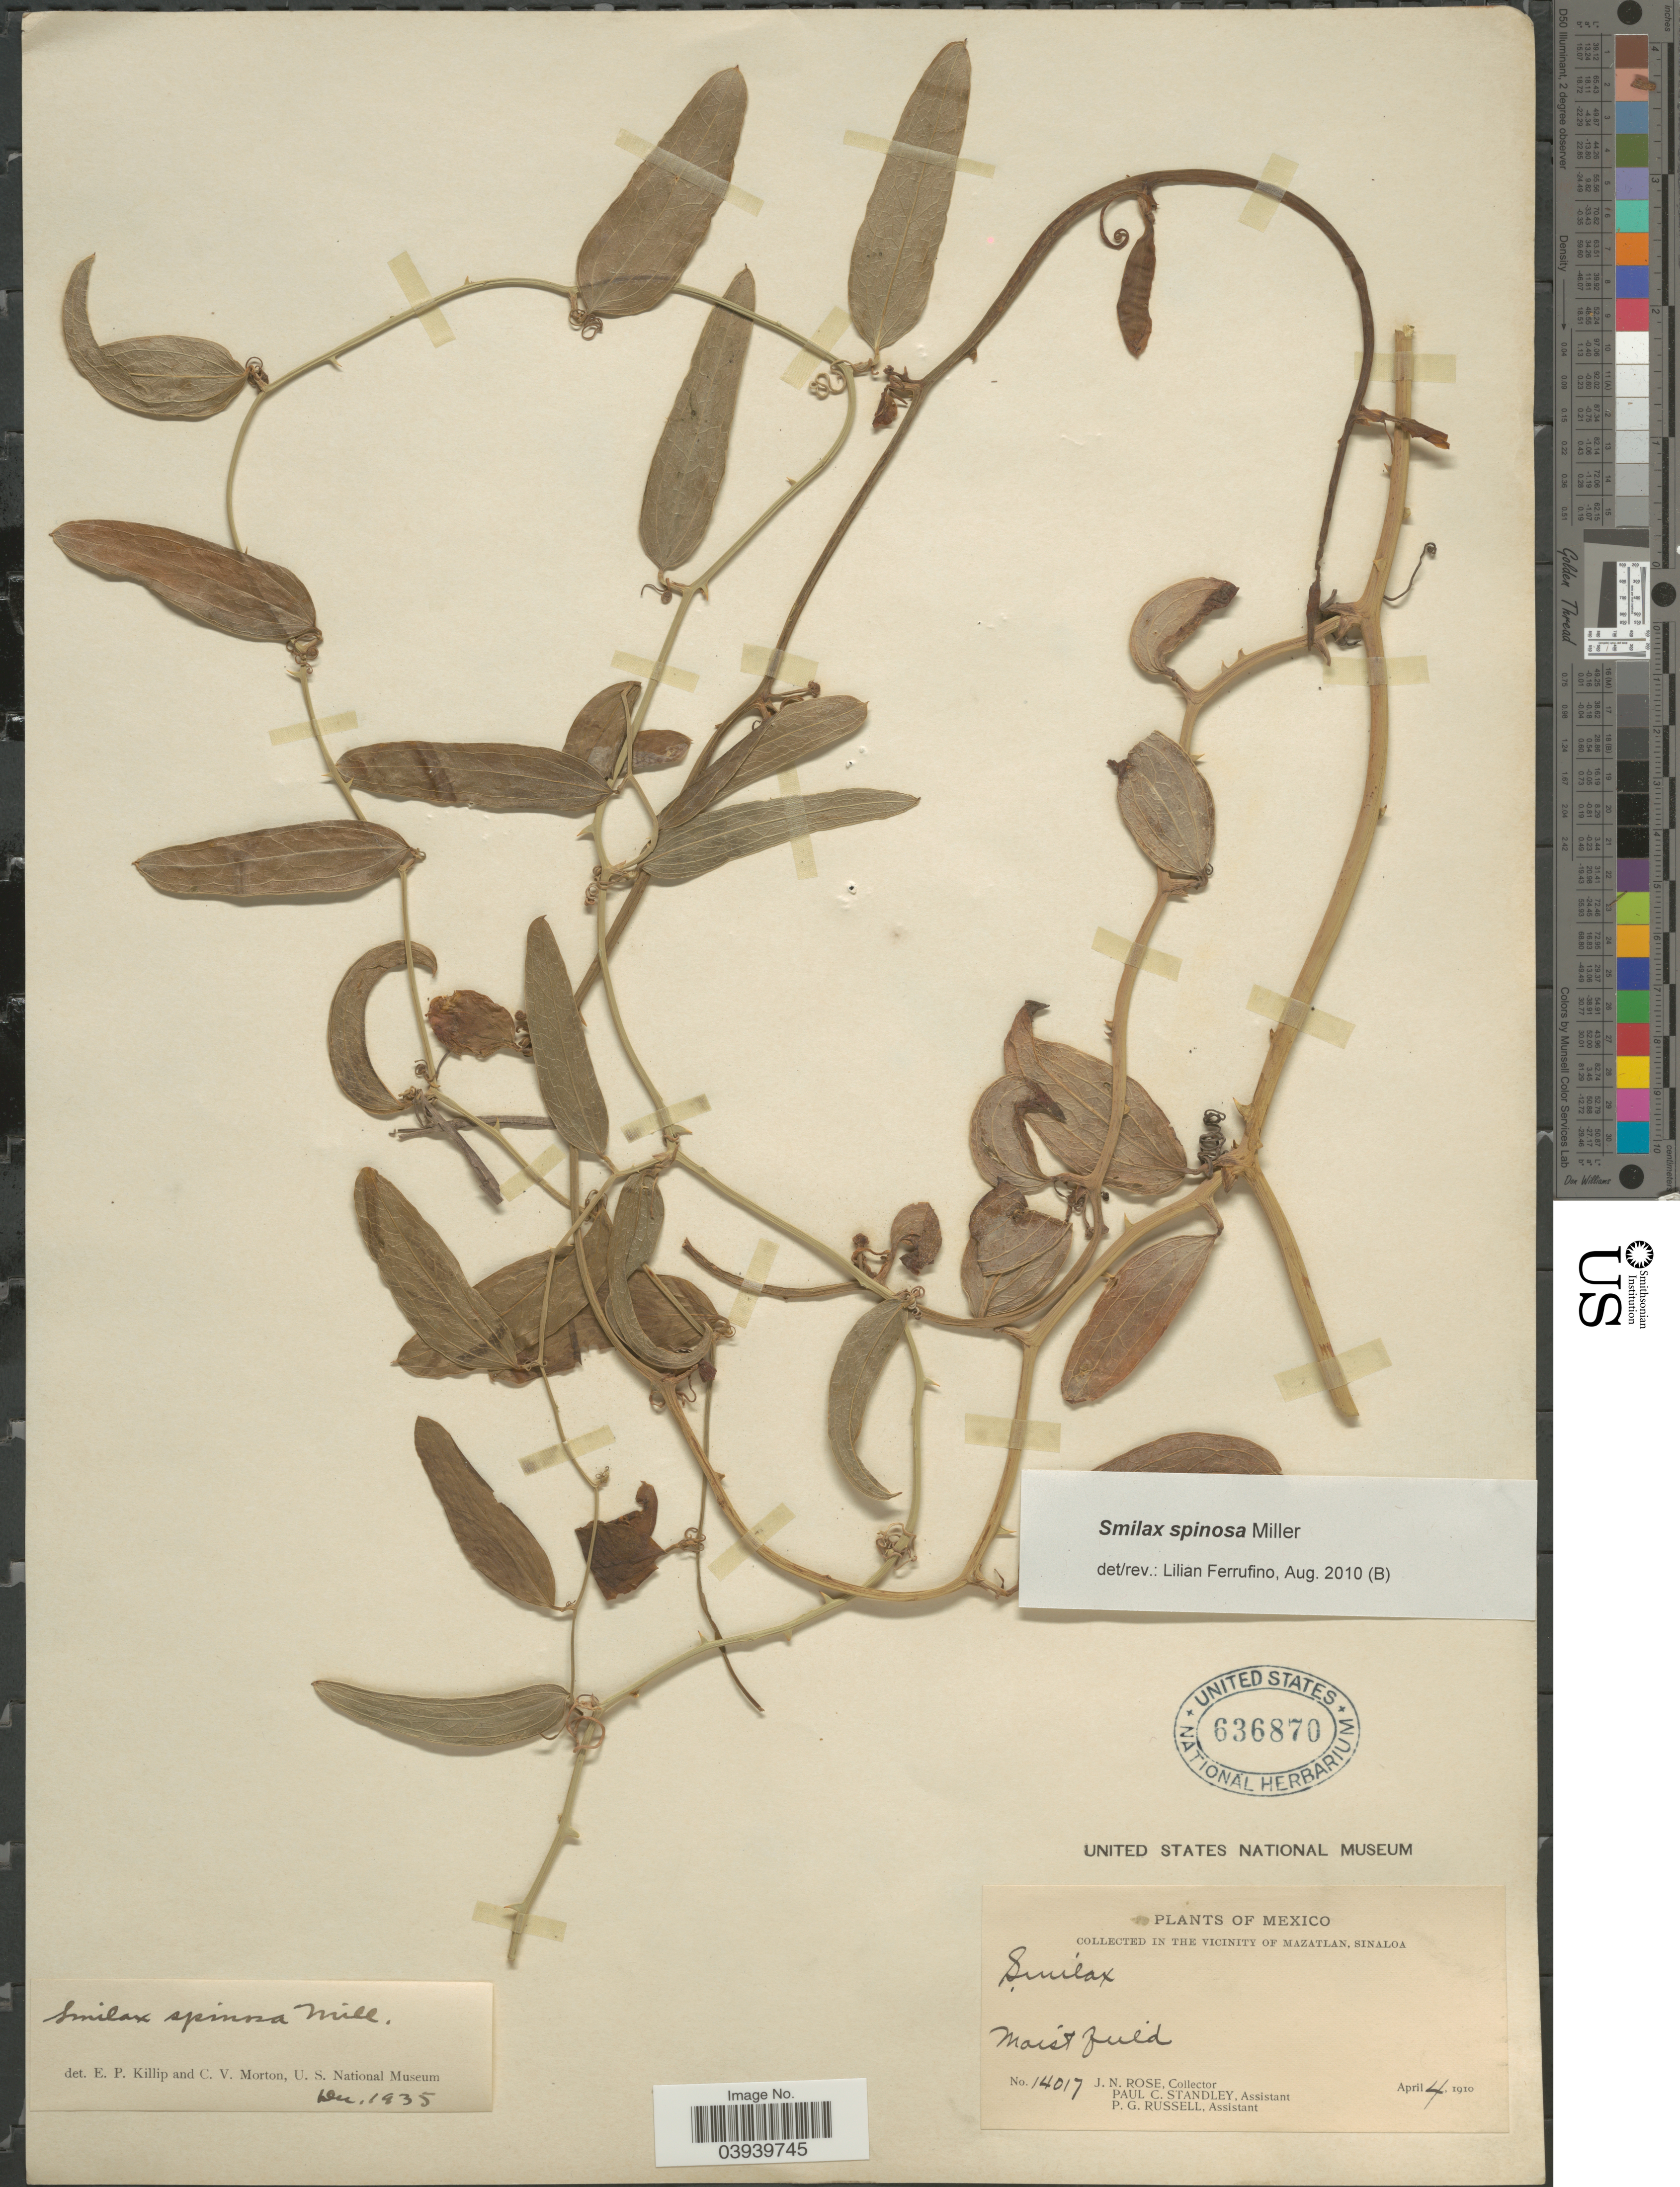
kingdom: Plantae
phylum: Tracheophyta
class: Liliopsida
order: Liliales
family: Smilacaceae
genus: Smilax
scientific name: Smilax spinosa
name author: Mill.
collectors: J. N. Rose, P. C. Standley & P. G. Russell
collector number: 14017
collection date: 1910-04-04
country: Mexico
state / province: Sinaloa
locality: In the vicinity of Mazatlan.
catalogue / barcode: US 636870